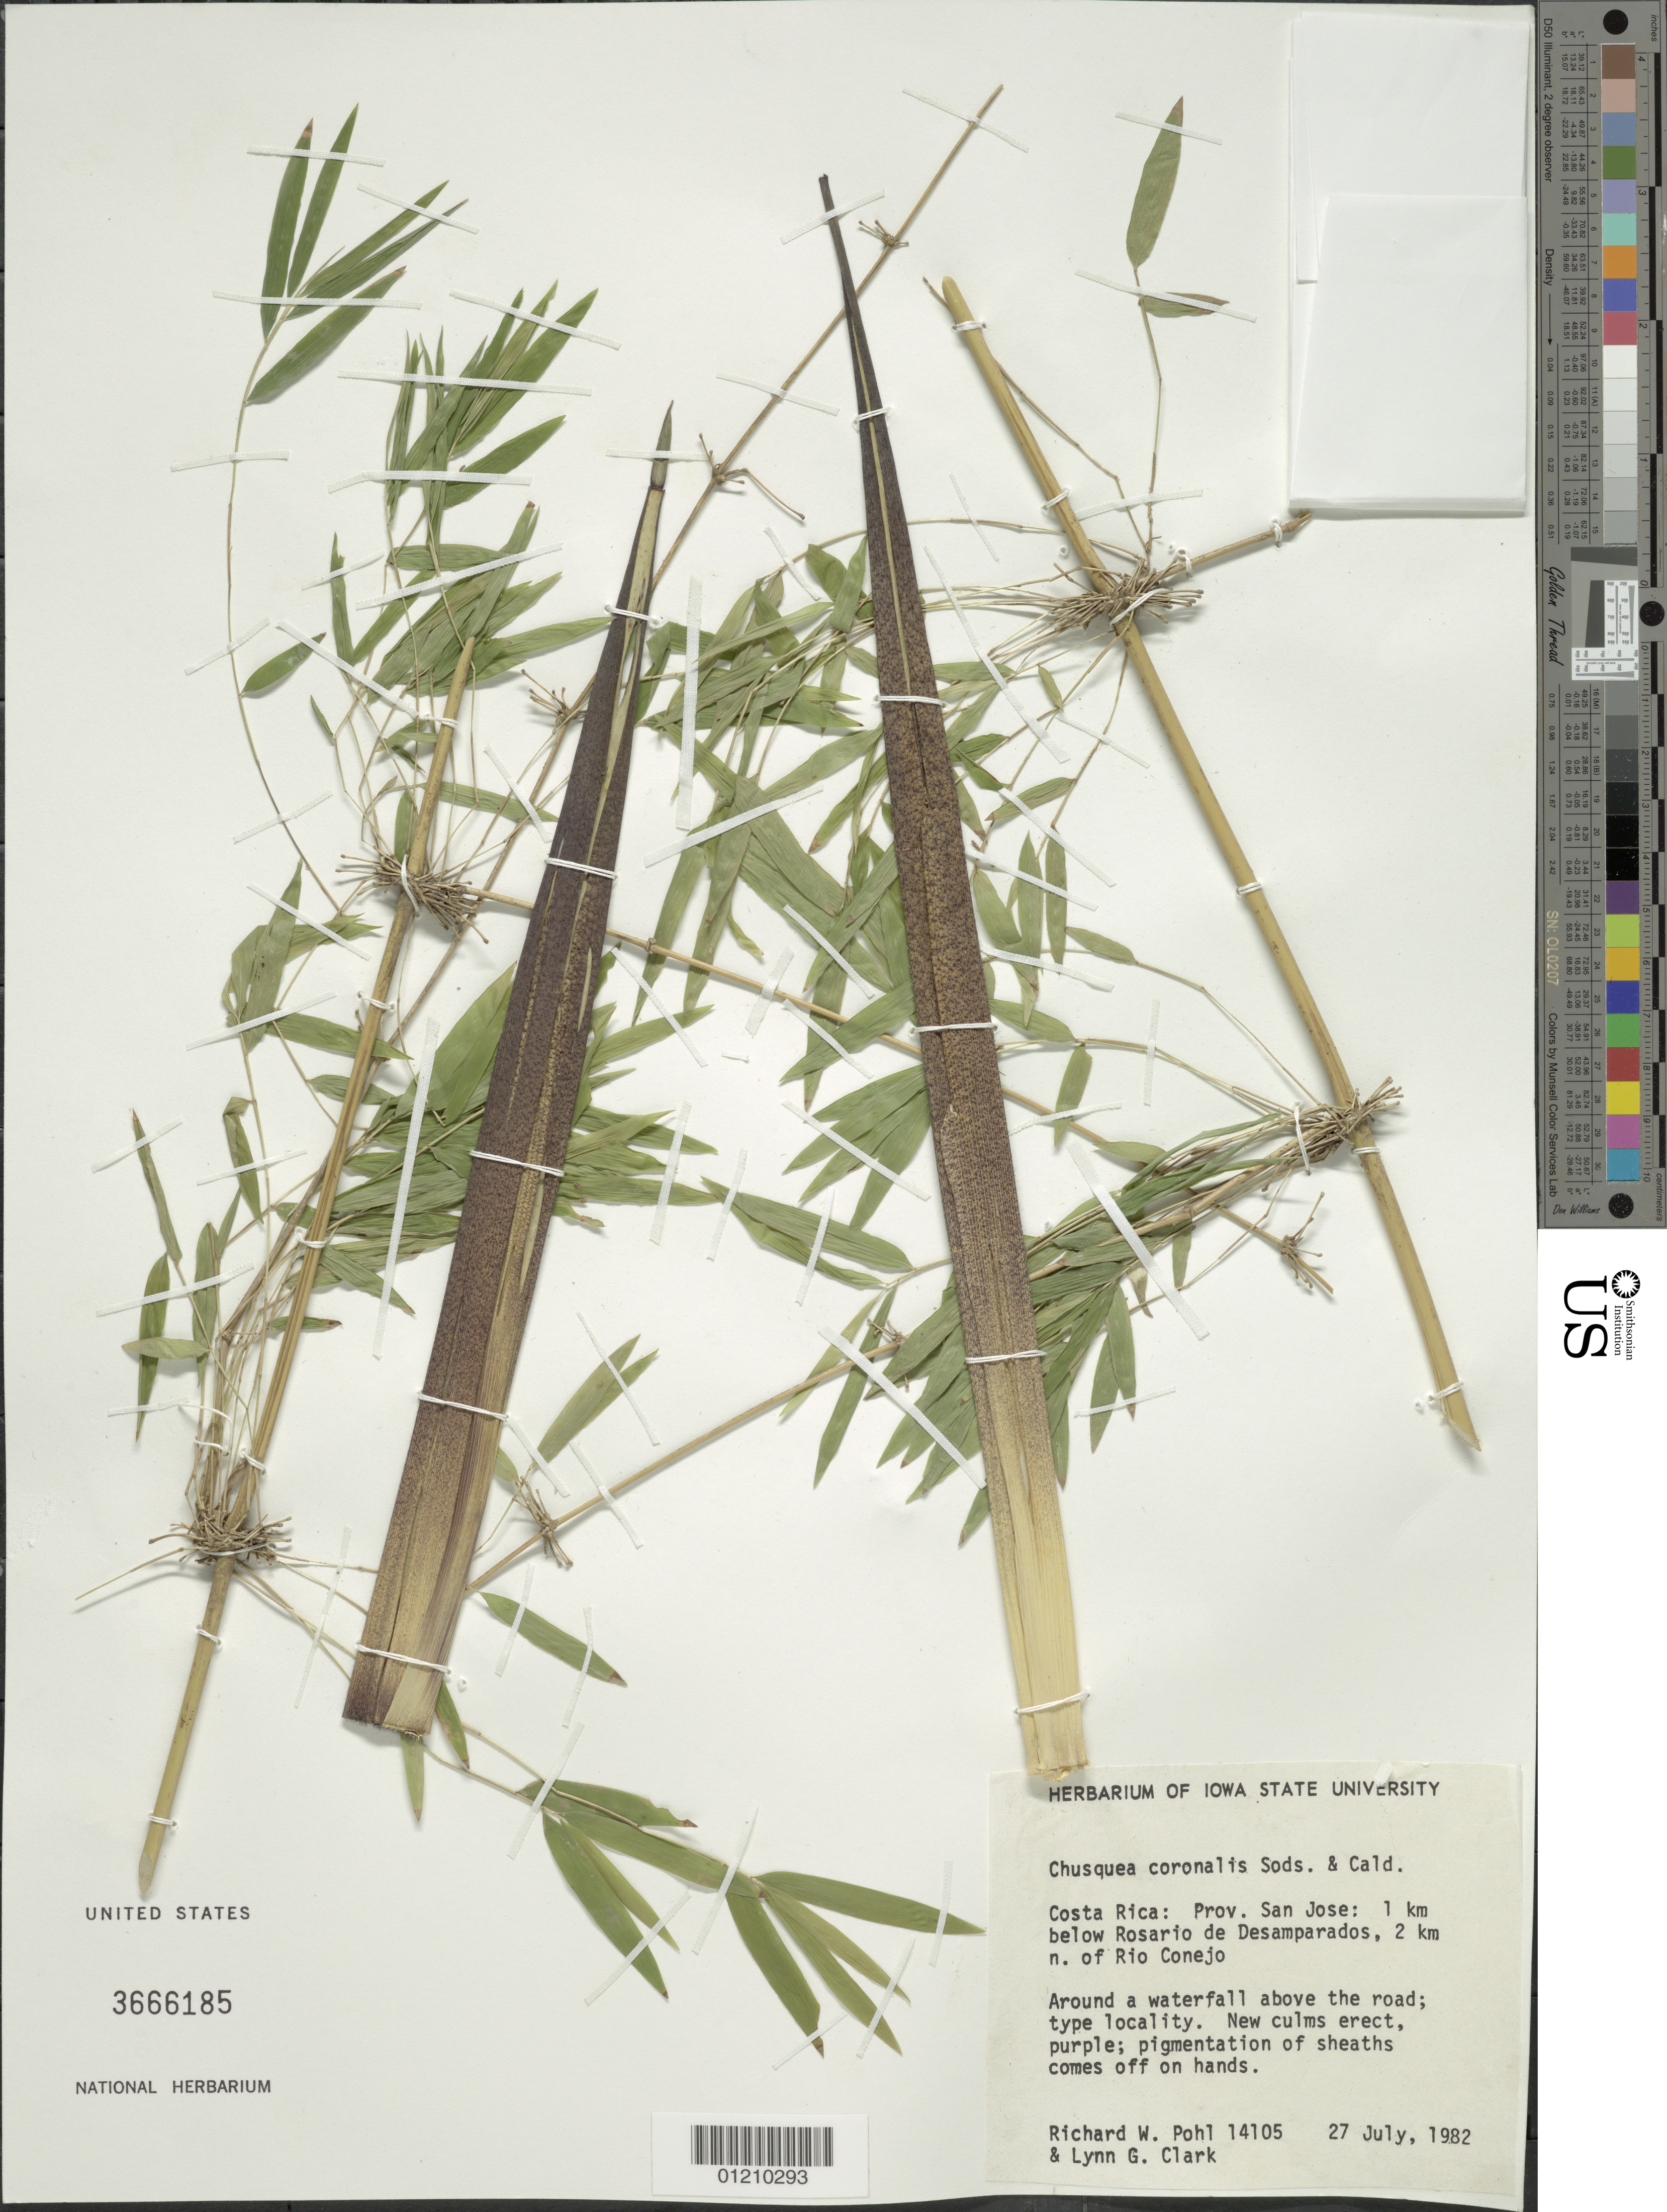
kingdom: Plantae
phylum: Tracheophyta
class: Liliopsida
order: Poales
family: Poaceae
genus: Chusquea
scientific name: Chusquea coronalis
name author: Soderstr. & C. E. Calderón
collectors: R. W. Pohl & L. G. Clark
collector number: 14105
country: Costa Rica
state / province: San Jose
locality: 1 km below Rosario de Desamparados, 2 km N. of Rio Conejo.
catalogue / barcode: US 3666185